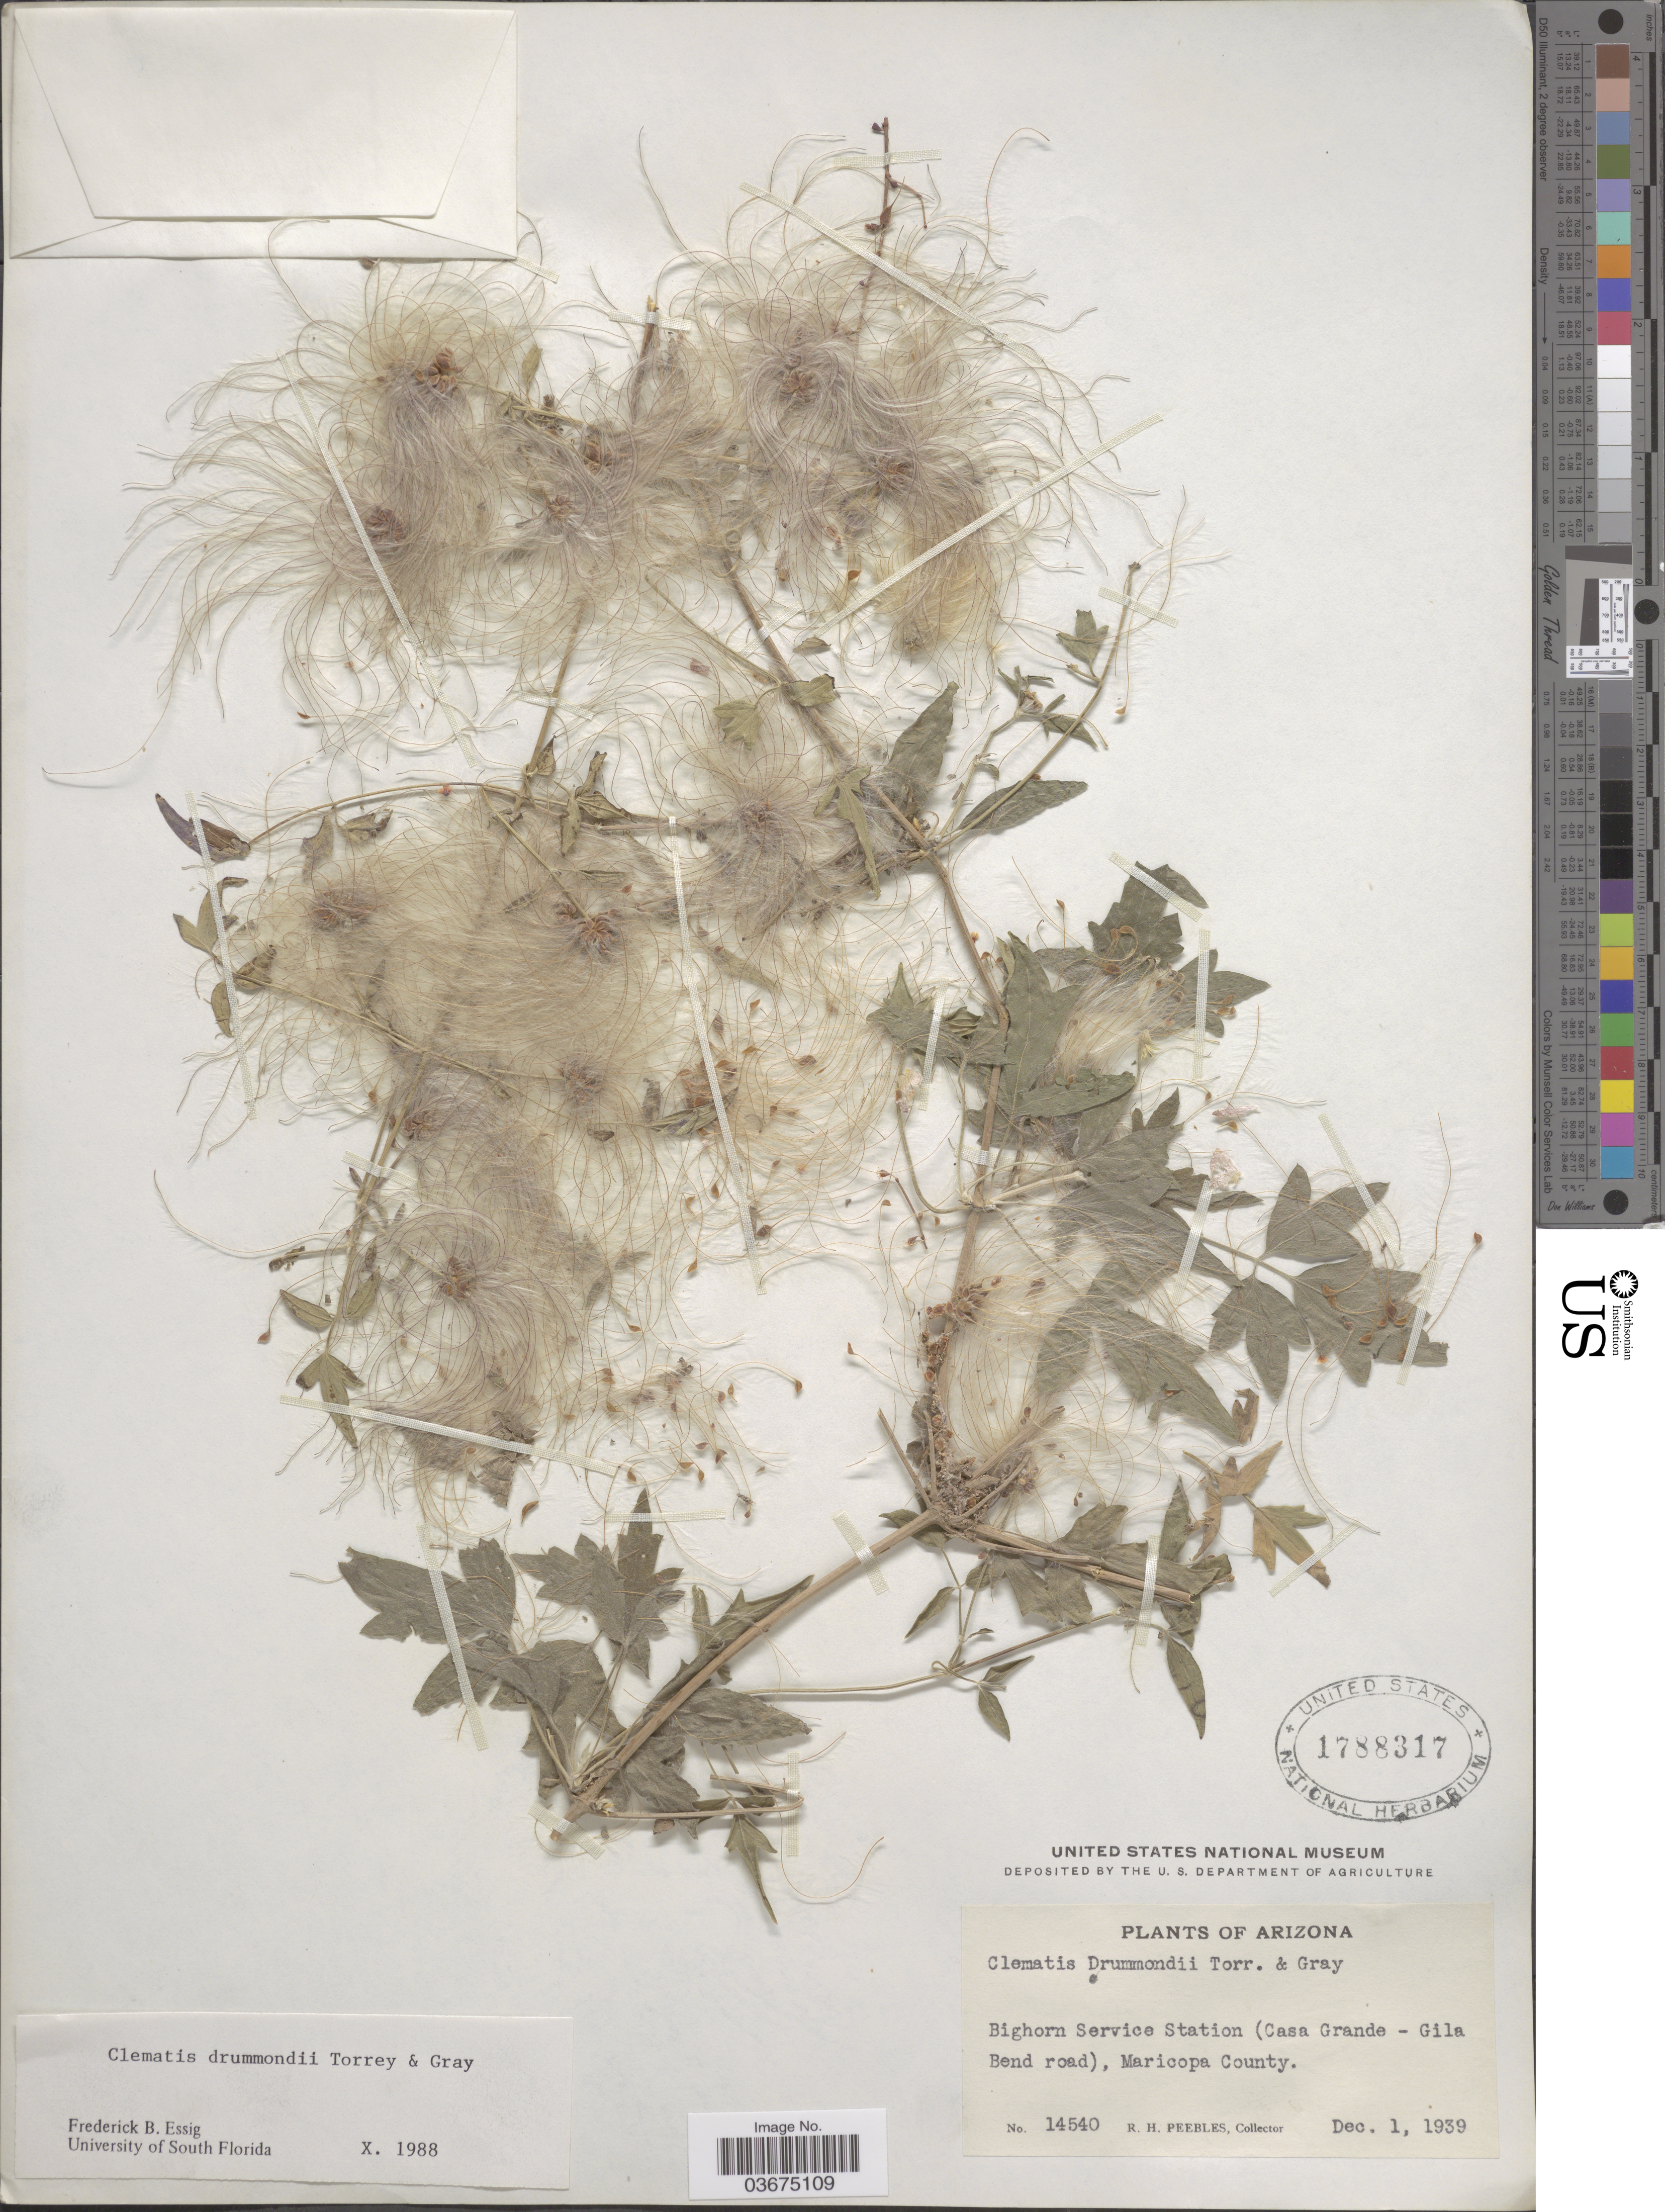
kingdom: Plantae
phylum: Tracheophyta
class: Magnoliopsida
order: Ranunculales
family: Ranunculaceae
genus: Clematis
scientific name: Clematis drummondii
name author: Torr. & A. Gray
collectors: R. H. Peebles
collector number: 14540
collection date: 1939-12-01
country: United States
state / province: Arizona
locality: Bighorn Service Station (Casa Grande - Gila Bend road), Maricopa County.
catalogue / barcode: US 1788317